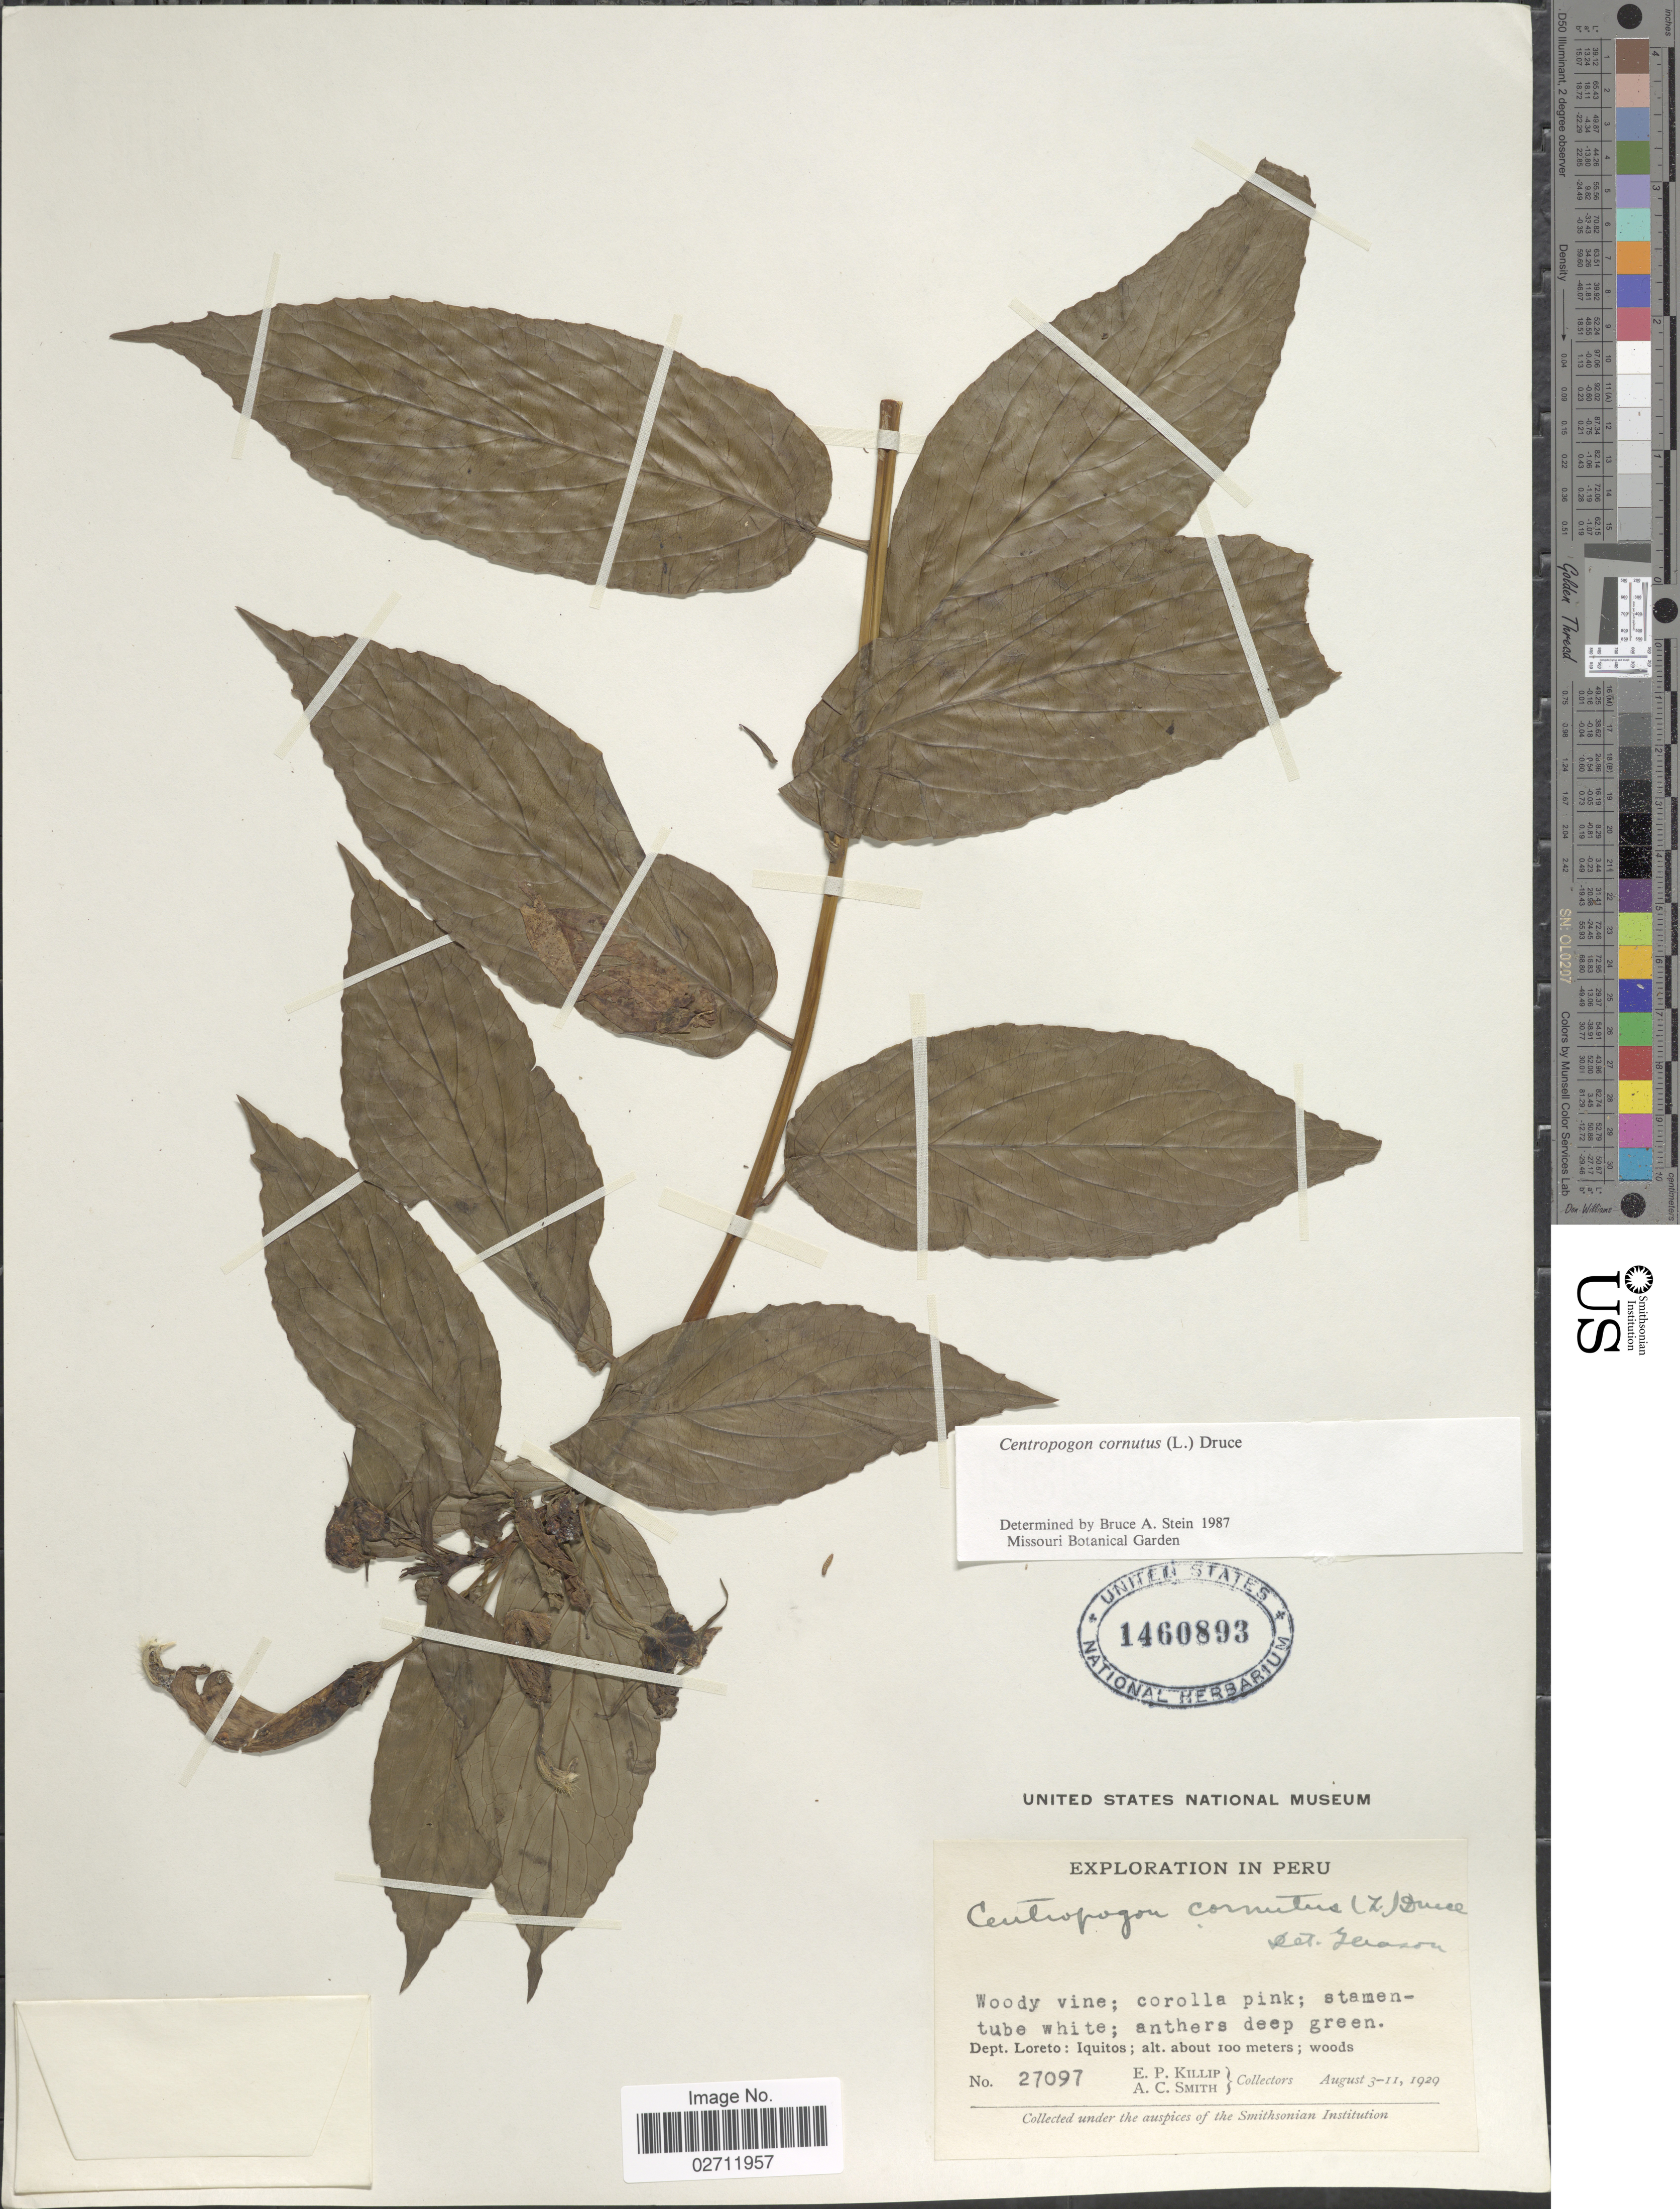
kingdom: Plantae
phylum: Tracheophyta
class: Magnoliopsida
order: Asterales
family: Campanulaceae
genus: Centropogon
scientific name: Centropogon cornutus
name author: (L.) Druce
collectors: E. P. Killip & A. C. Smith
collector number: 27097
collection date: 1929-08-03/1929-08-11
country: Peru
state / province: Loreto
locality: Iquitos.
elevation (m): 100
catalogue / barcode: US 1460893